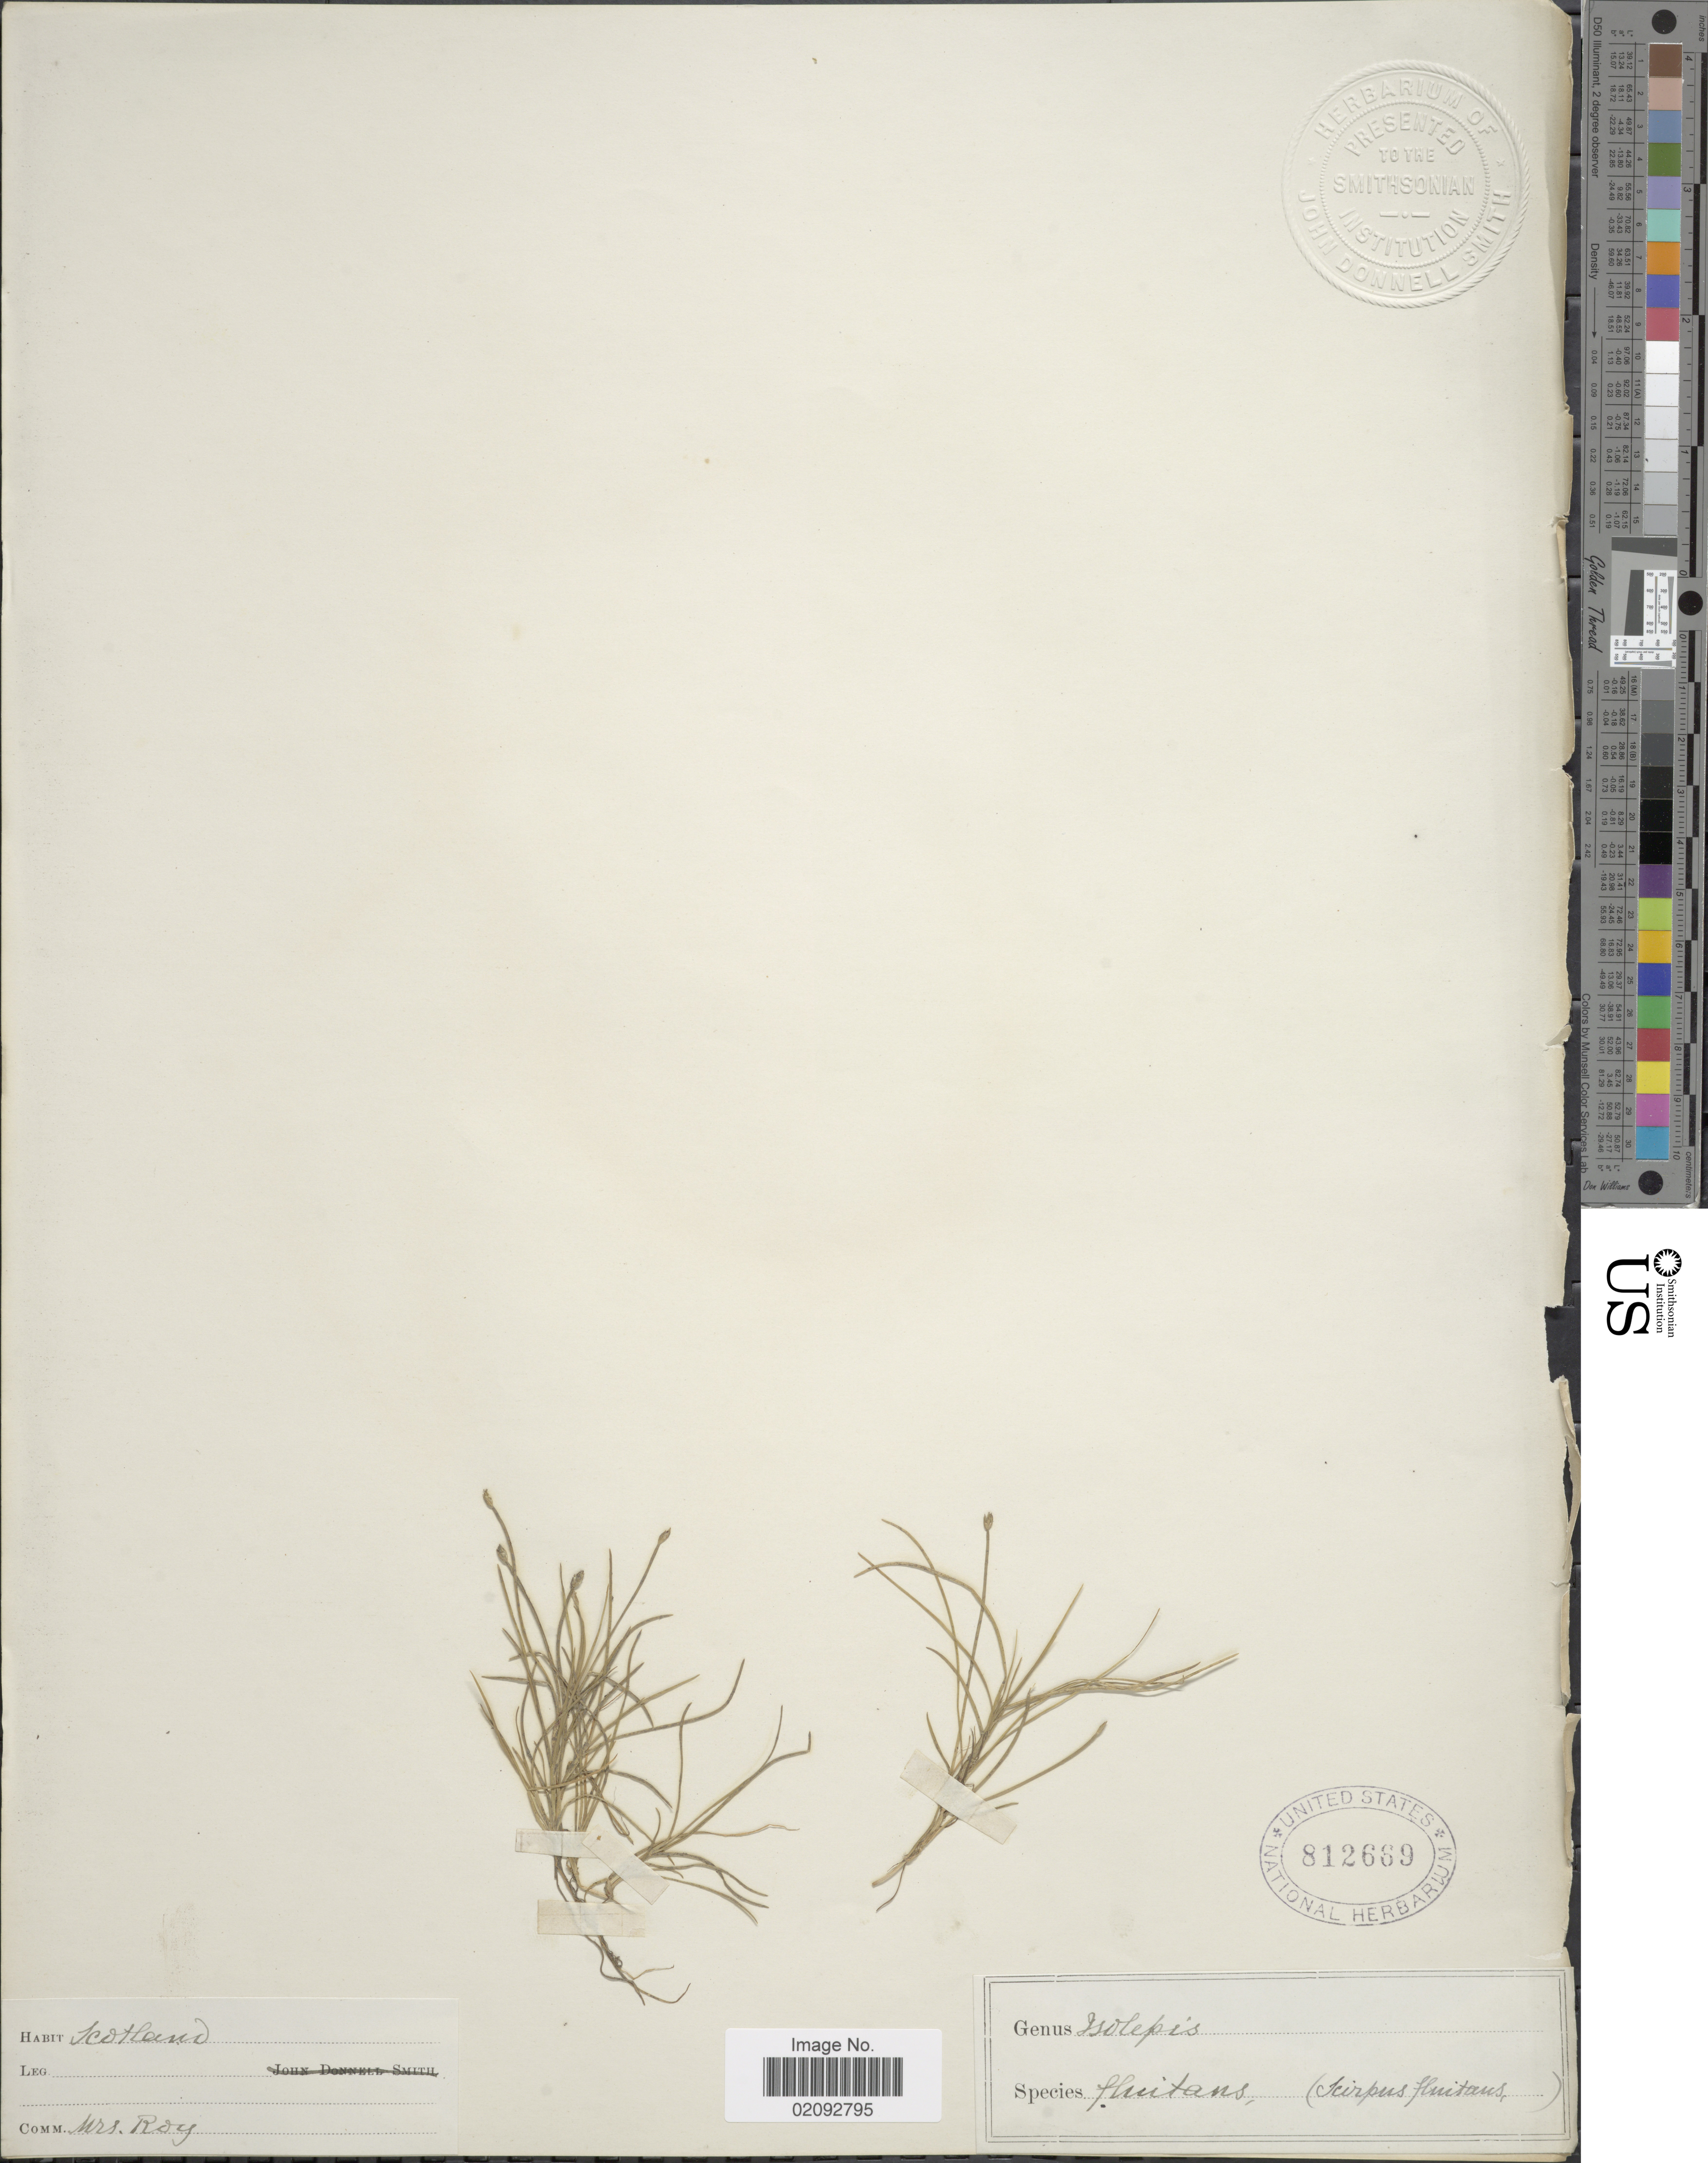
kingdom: Plantae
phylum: Tracheophyta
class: Liliopsida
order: Poales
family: Cyperaceae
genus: Isolepis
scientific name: Isolepis fluitans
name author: (L.) R. Br.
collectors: Roy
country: United Kingdom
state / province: Scotland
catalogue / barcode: US 812669